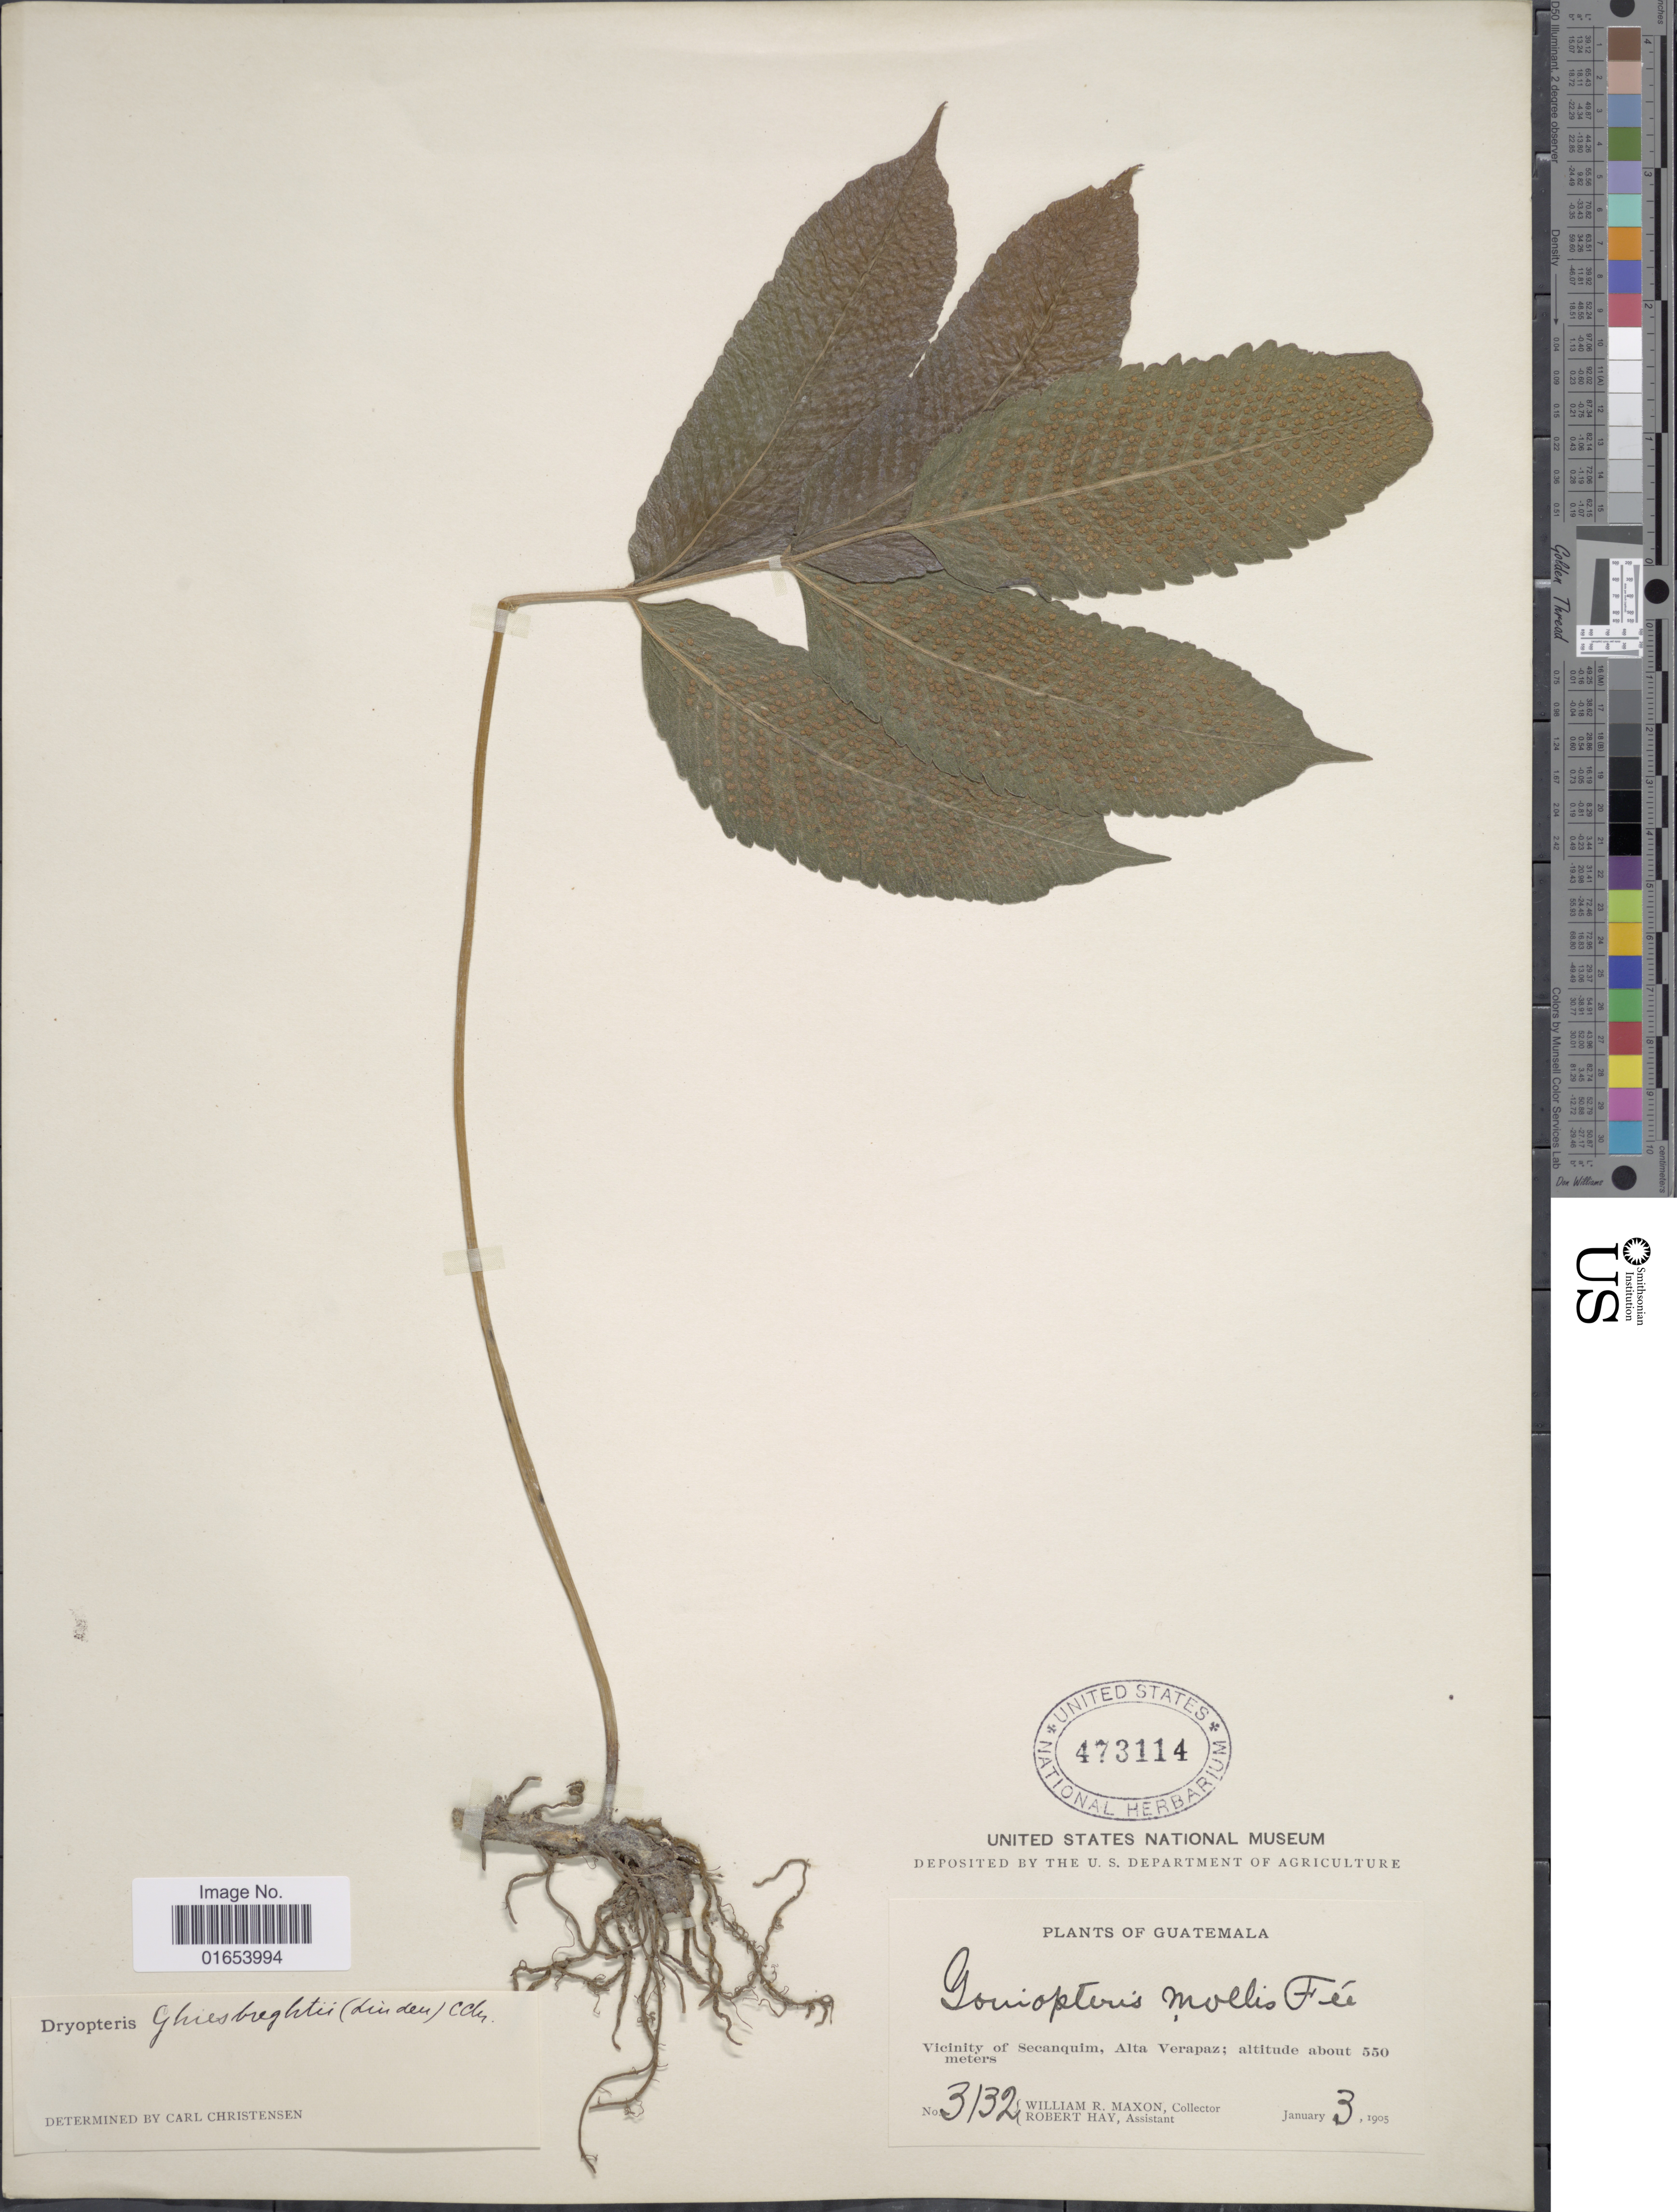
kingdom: Plantae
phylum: Tracheophyta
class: Polypodiopsida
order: Polypodiales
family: Thelypteridaceae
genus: Goniopteris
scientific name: Goniopteris ghiesbreghtii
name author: (Linden) J. Sm.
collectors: W. R. Maxon & R. H. Hay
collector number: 3132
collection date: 1905-01-03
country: Guatemala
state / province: Alta Verapaz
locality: Vicinity of Secanquim, Alta Verapaz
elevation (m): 550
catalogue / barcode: US 473114